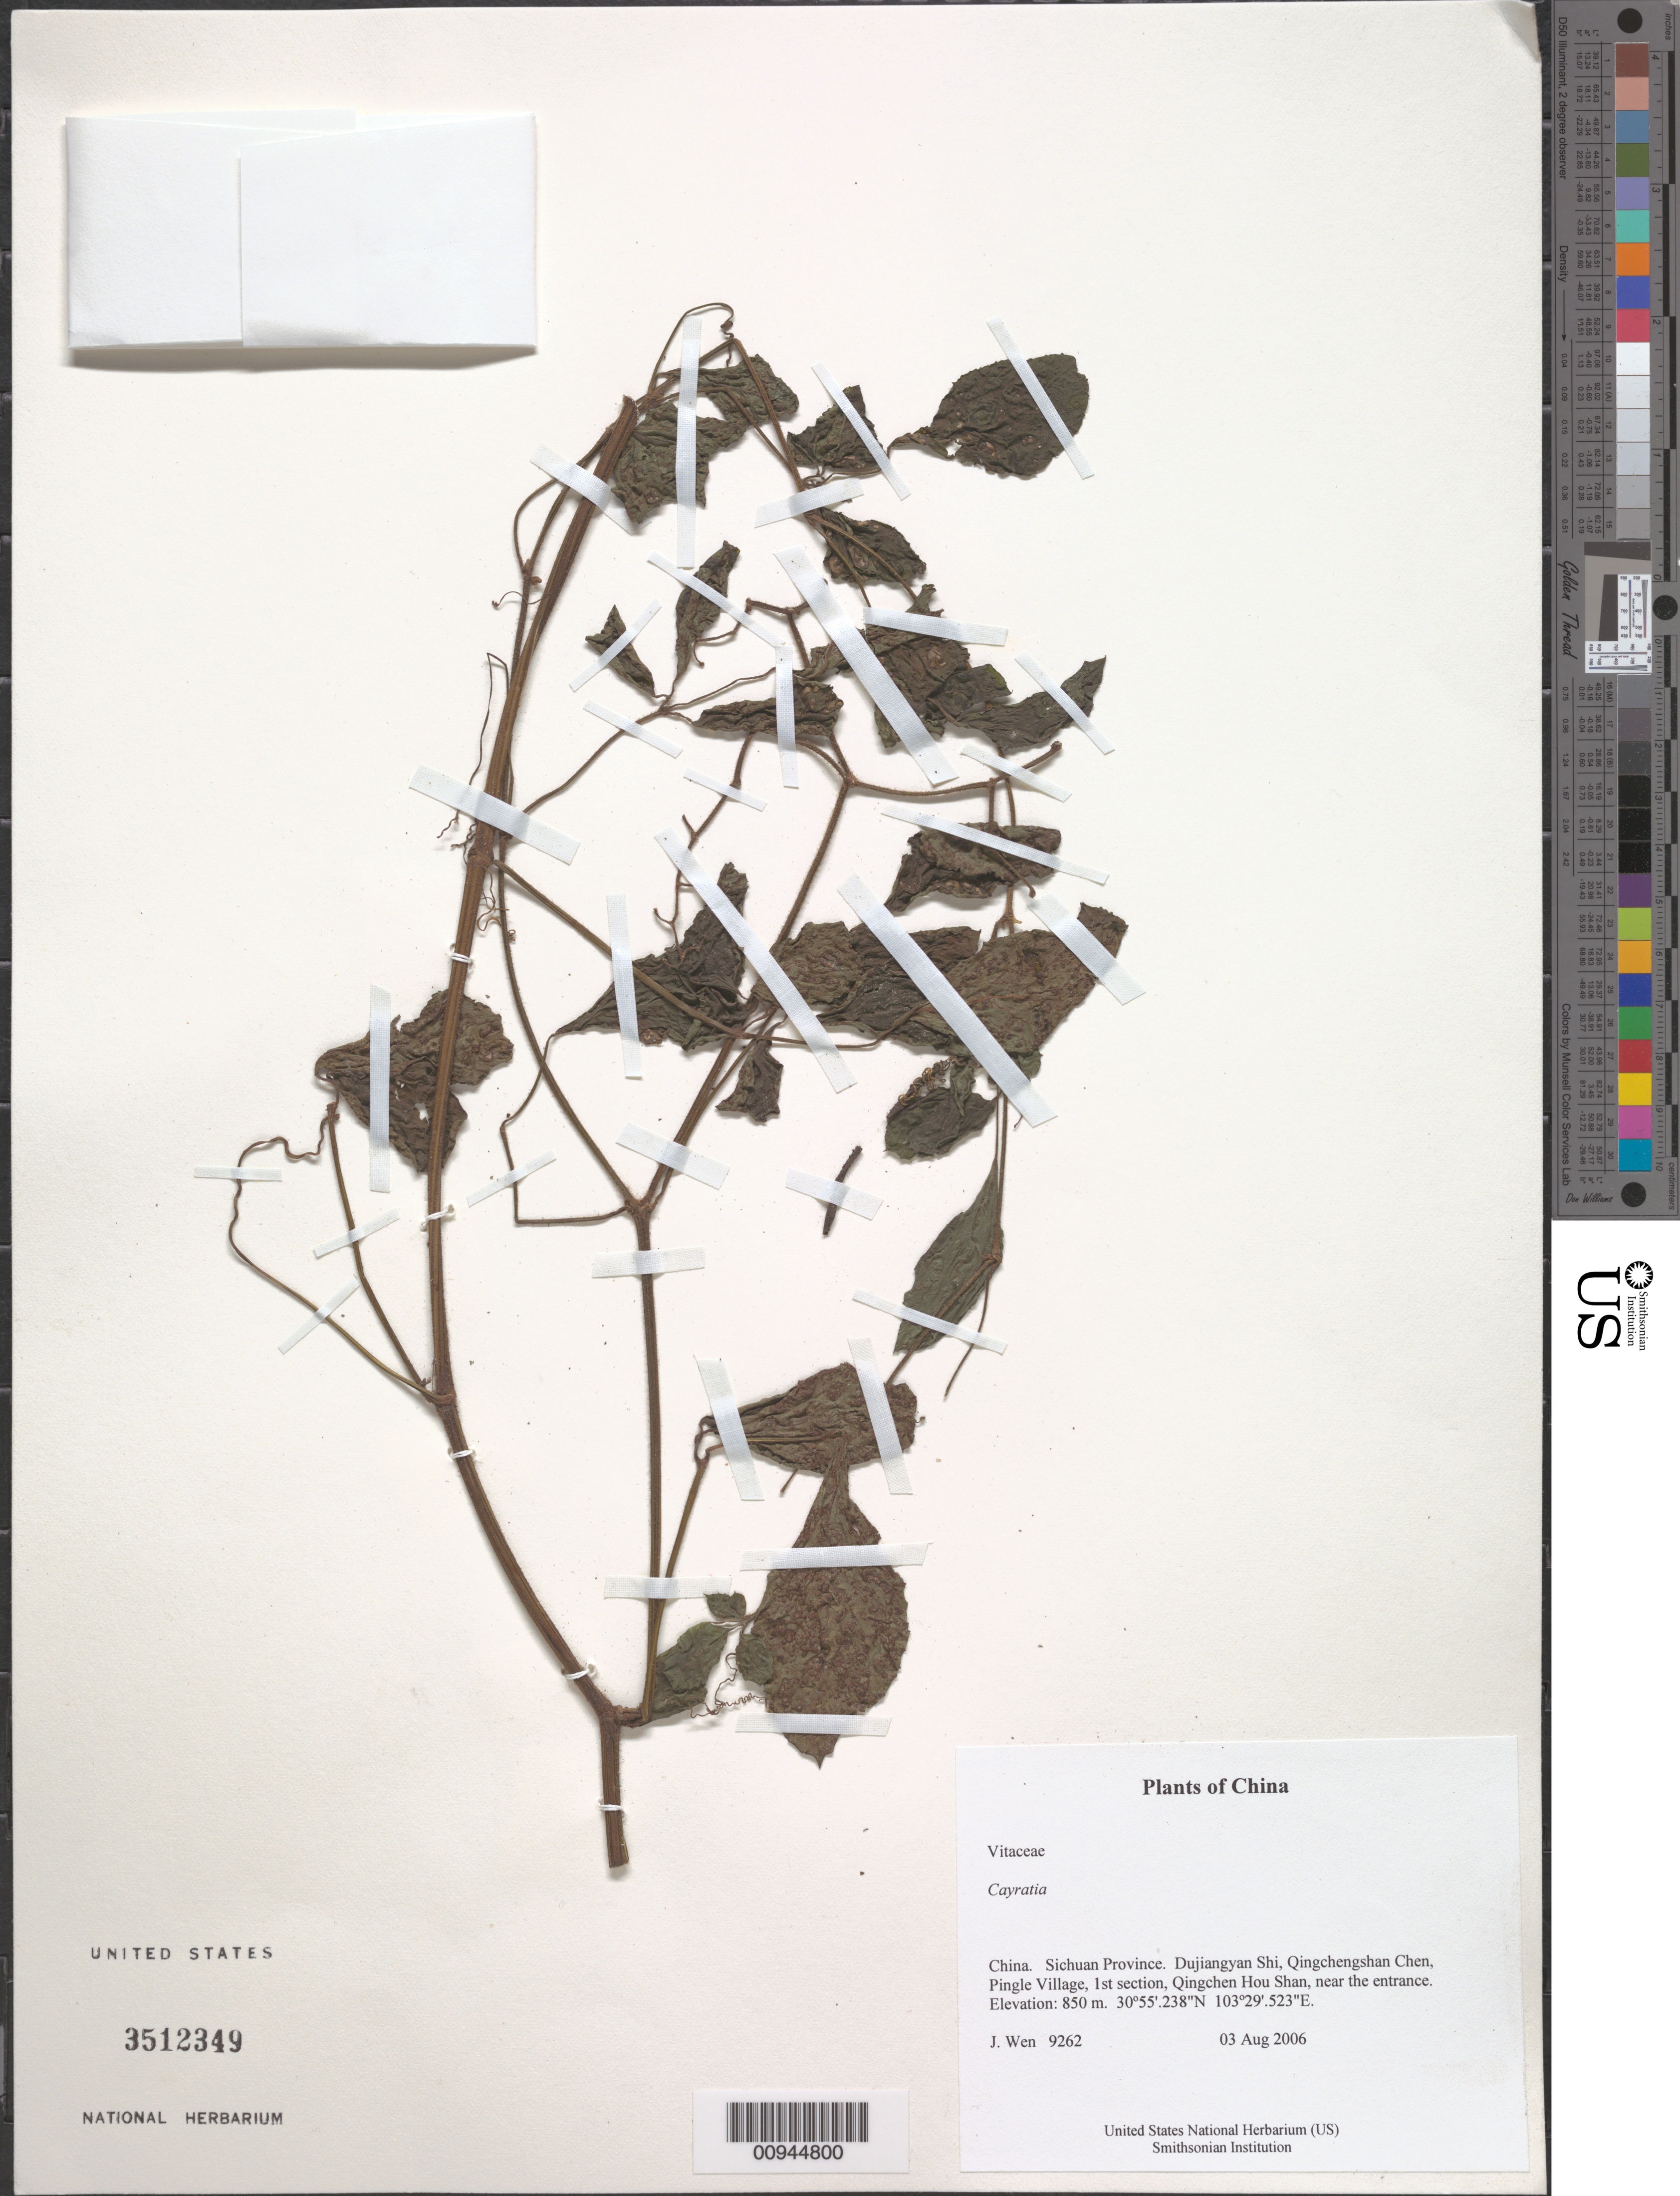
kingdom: Plantae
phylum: Tracheophyta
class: Magnoliopsida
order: Vitales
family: Vitaceae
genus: Cayratia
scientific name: Cayratia sp.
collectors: J. Wen & S. Wu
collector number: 9262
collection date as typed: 03 Aug 2006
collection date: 2006-08-03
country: China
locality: Sichuan Province. Dujiangyan Shi, Qingchengshan Chen, Pingle Village, 1st section, Qingchen Hou Shan, near the entrance.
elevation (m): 850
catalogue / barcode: US 3512349